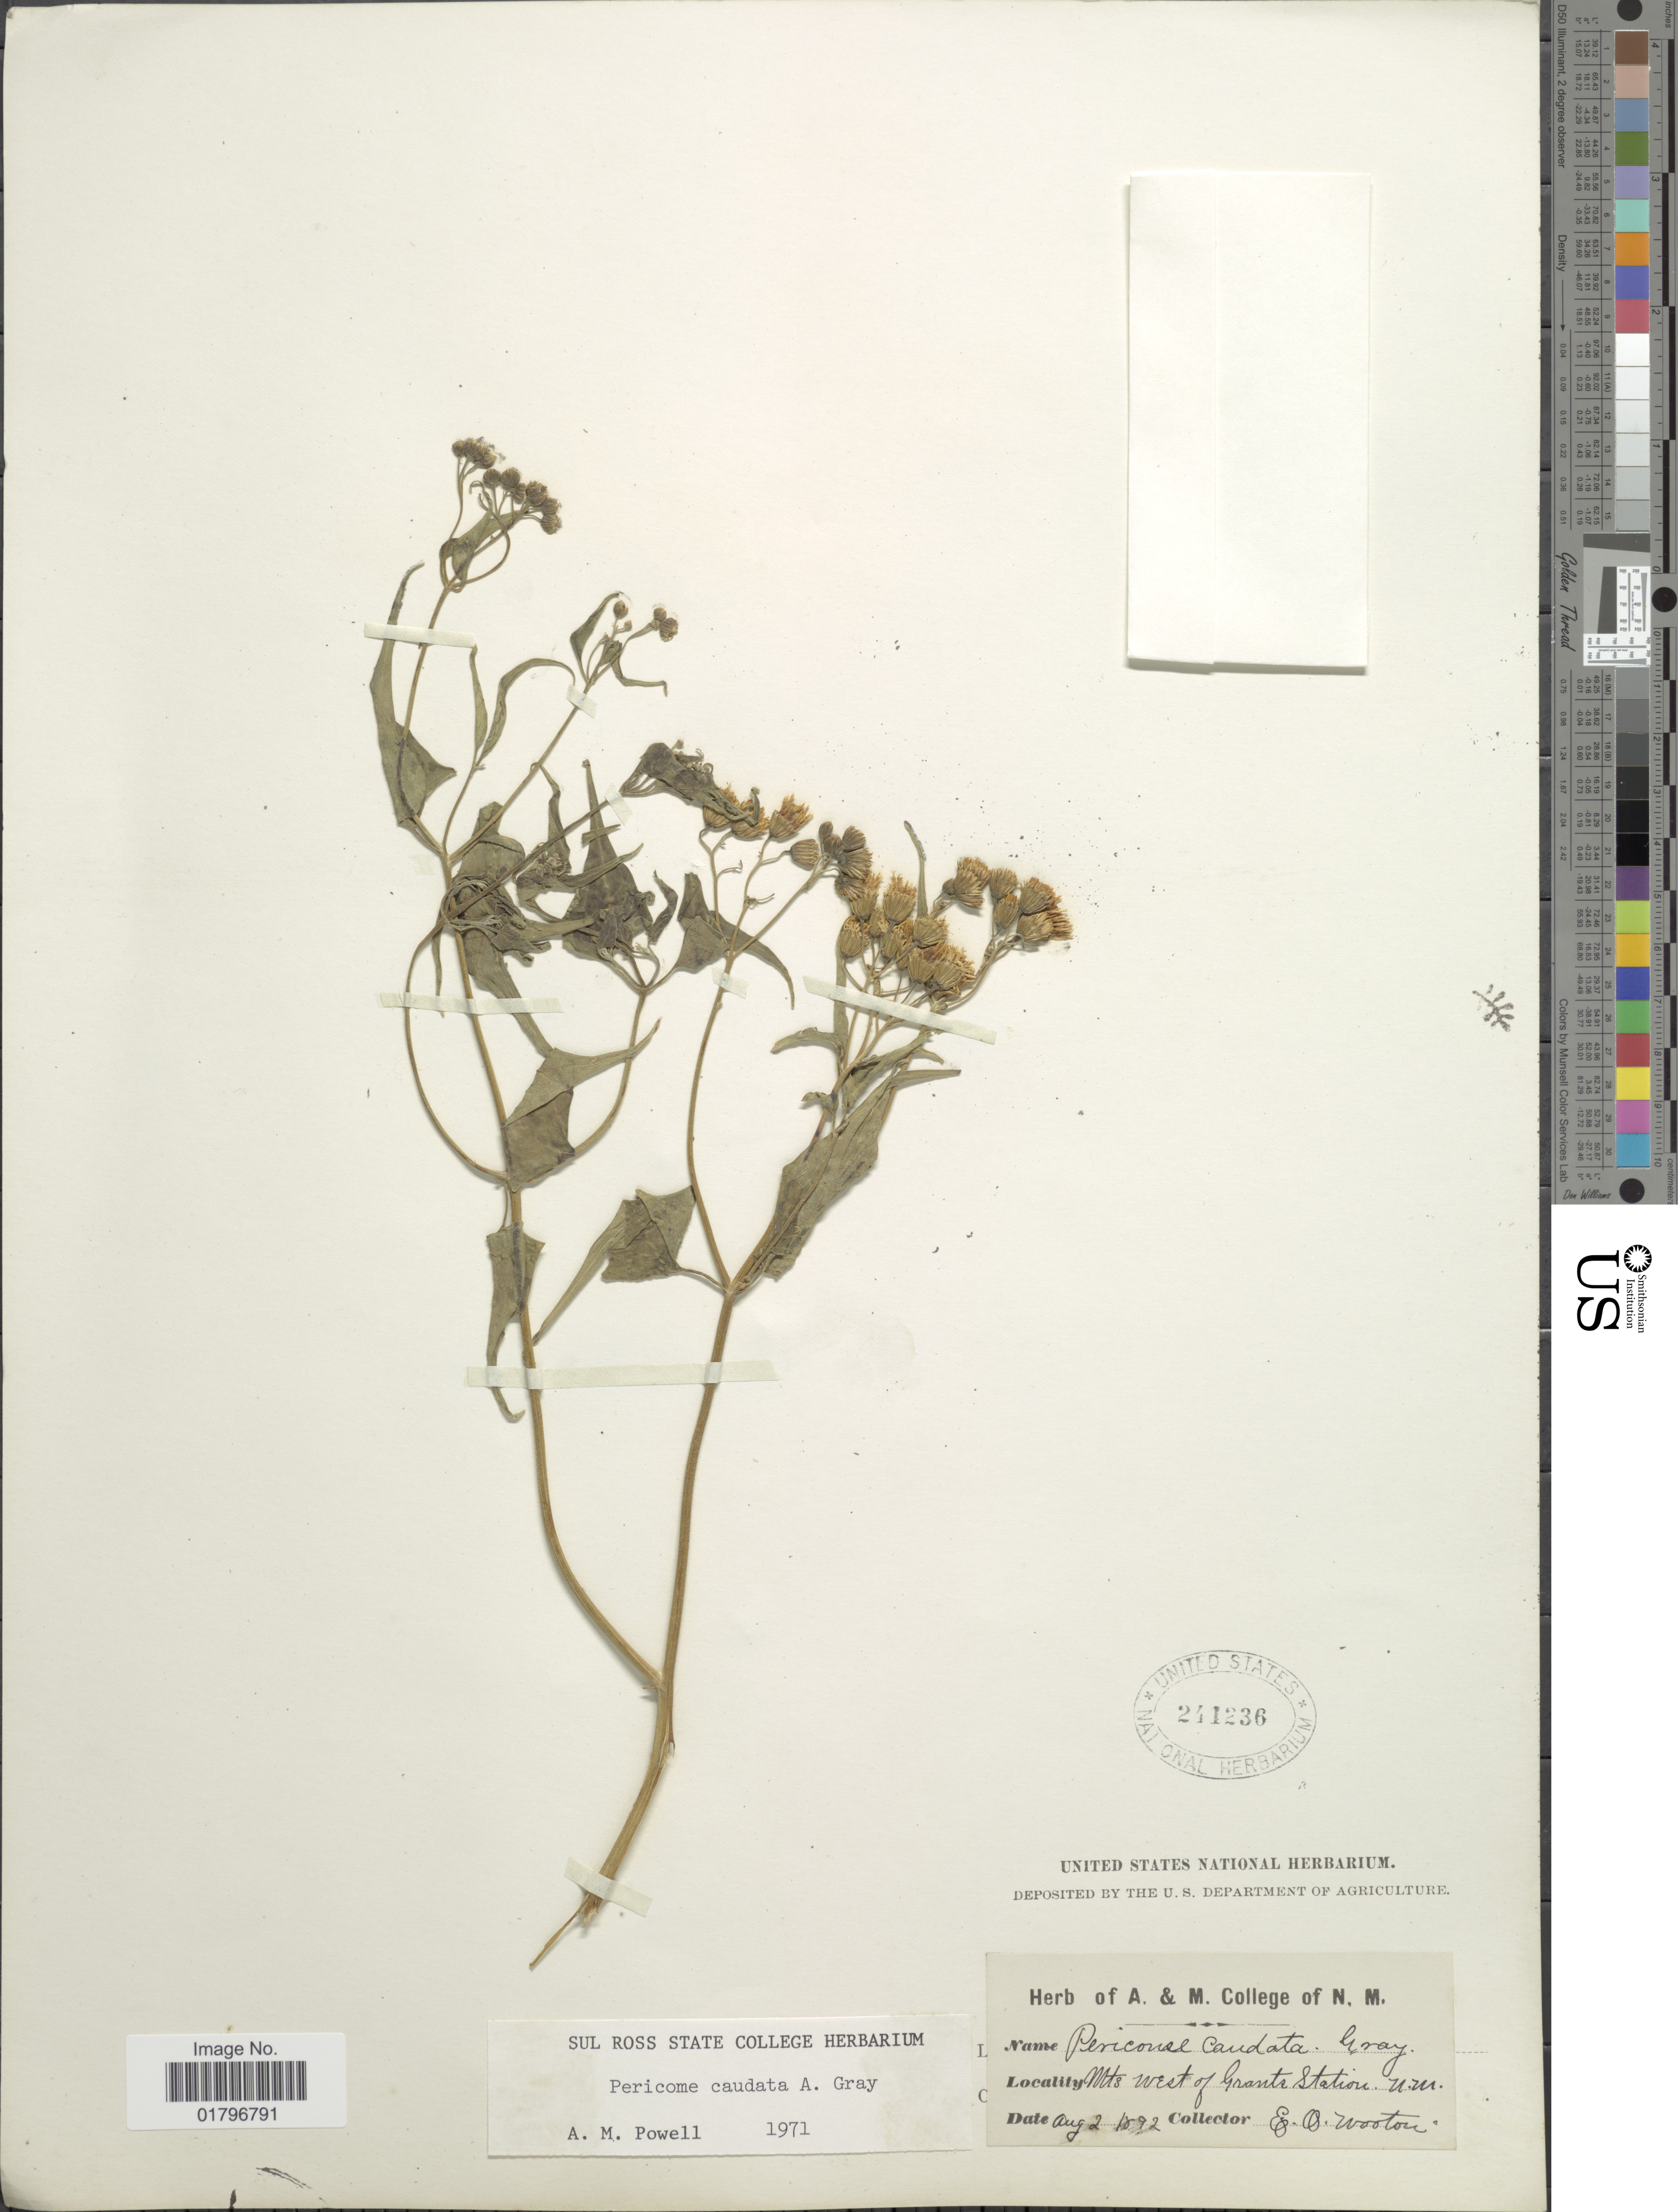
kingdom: Plantae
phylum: Tracheophyta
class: Magnoliopsida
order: Asterales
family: Asteraceae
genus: Pericome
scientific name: Pericome caudata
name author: A. Gray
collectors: E. O. Wooton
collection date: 1892-08-02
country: United States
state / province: New Mexico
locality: Mts west of Grants Station. N.M.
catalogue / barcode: US 241236